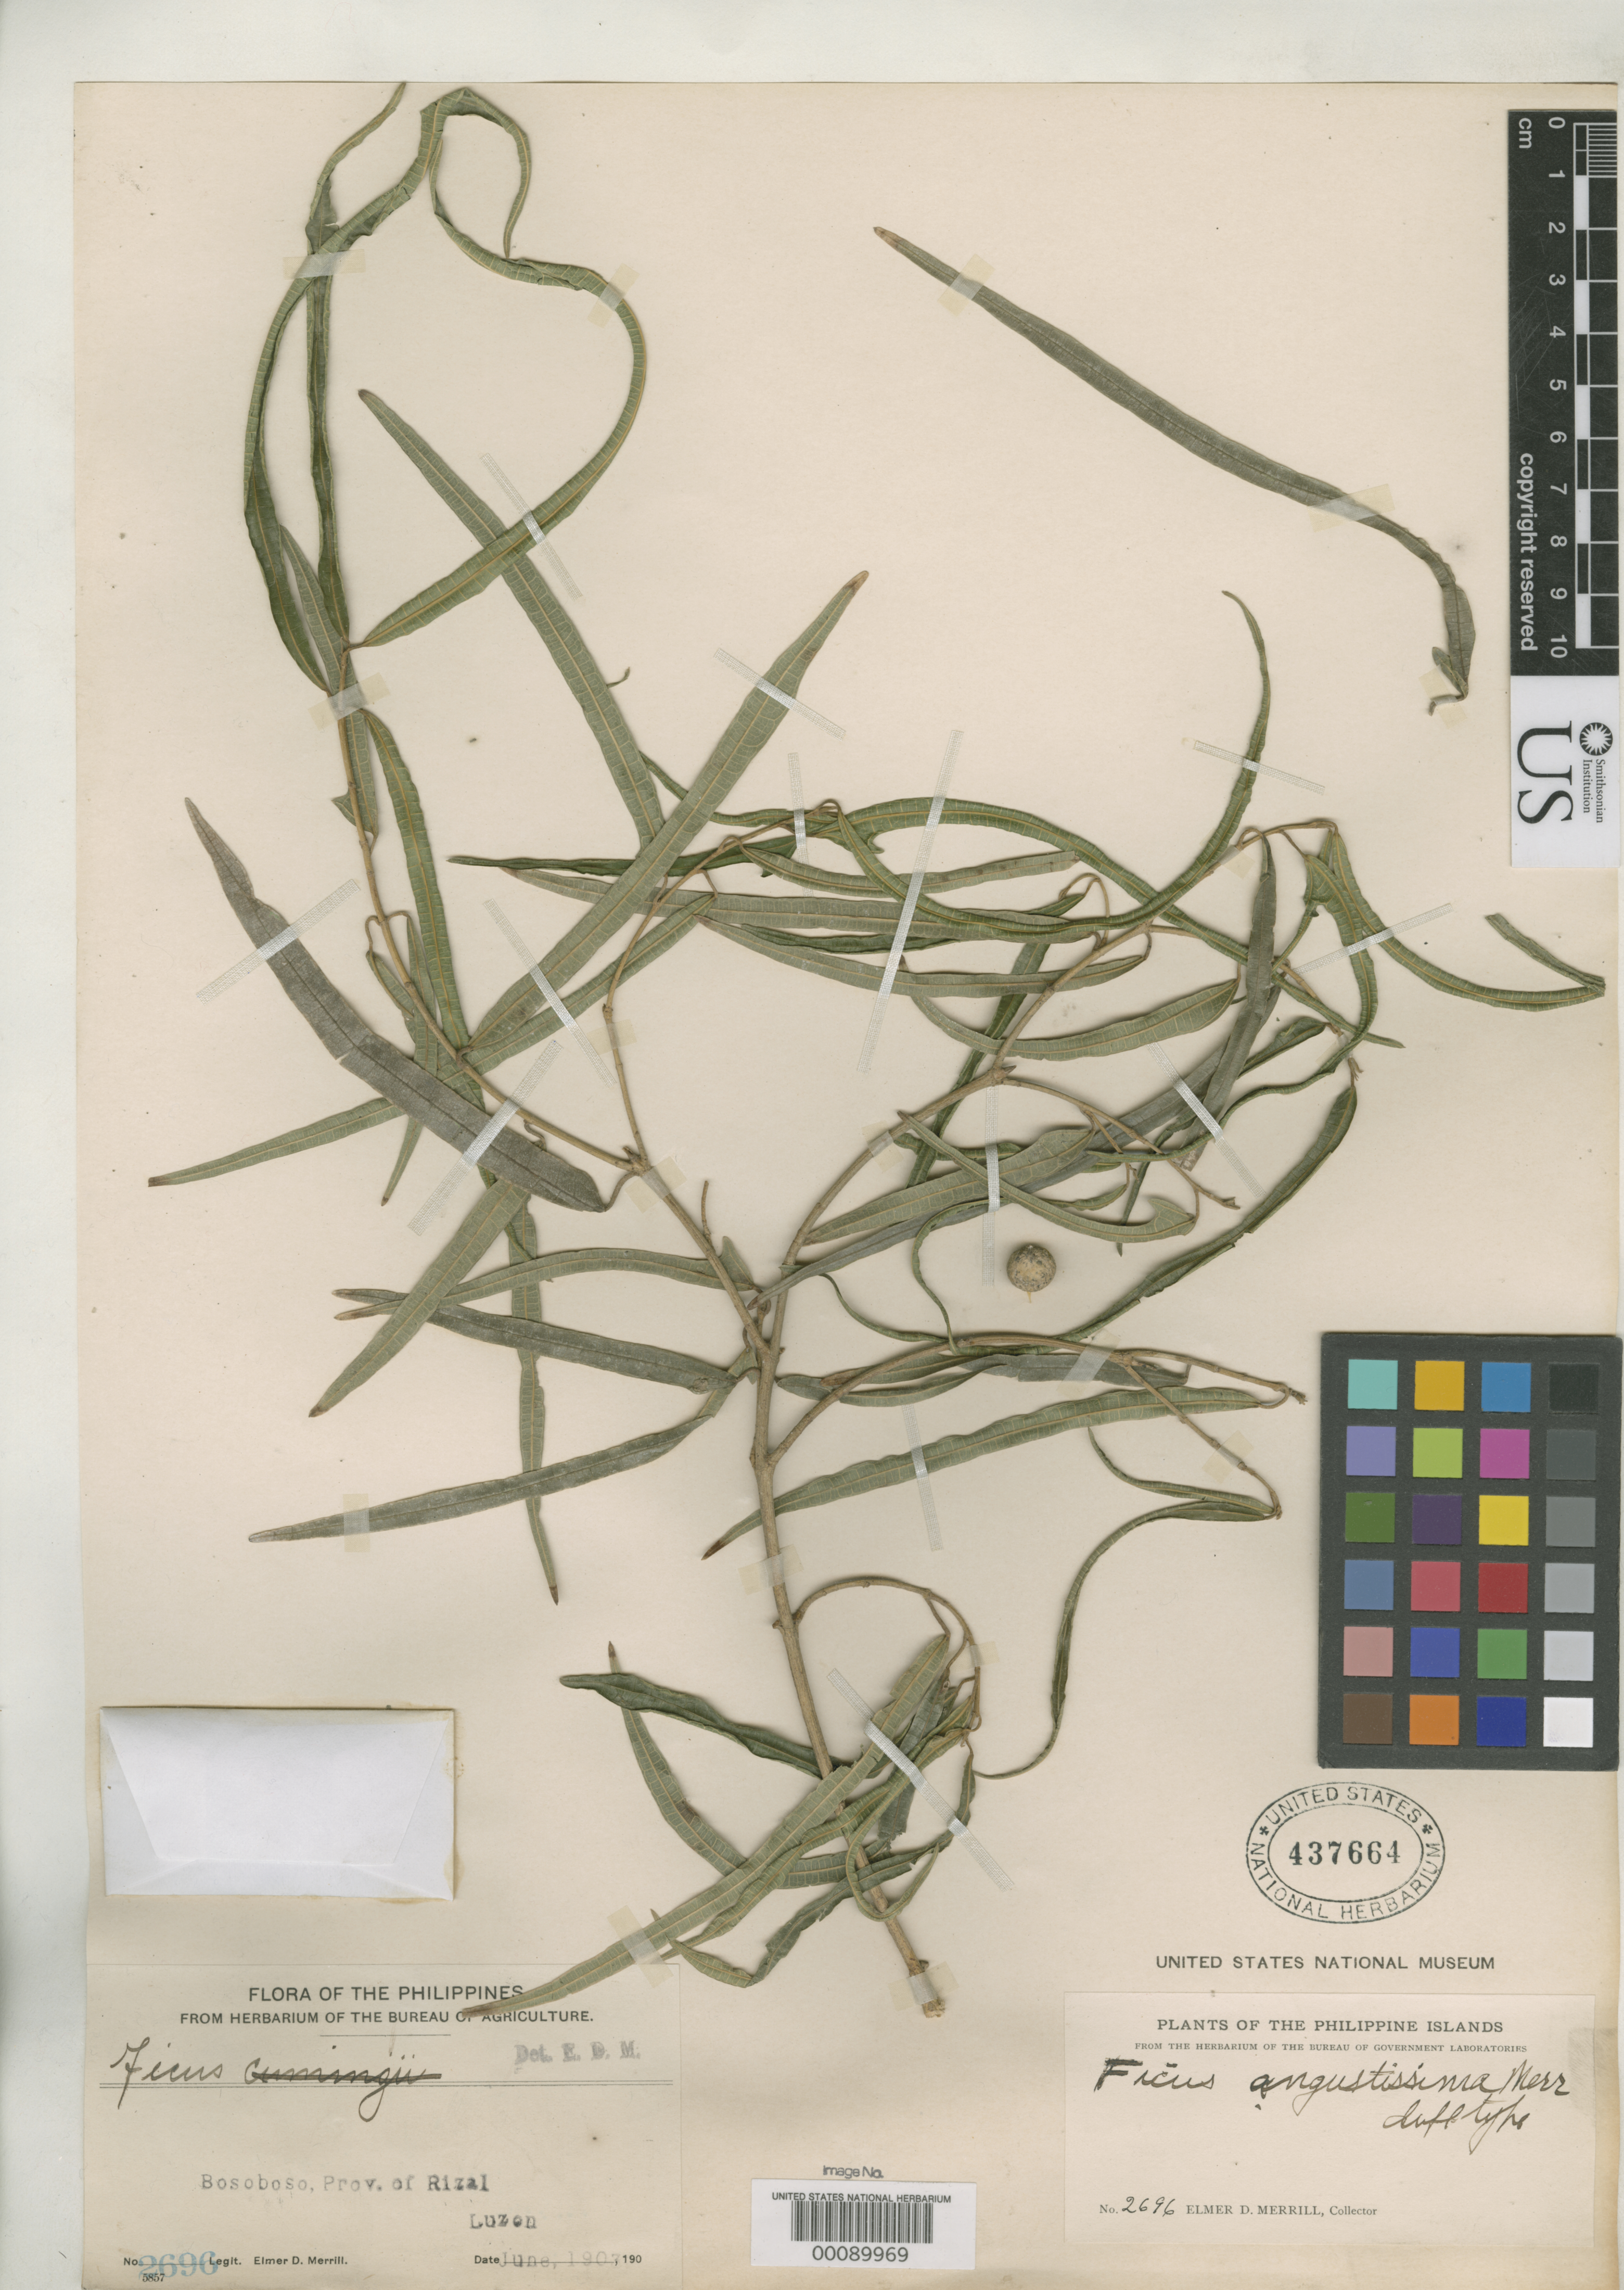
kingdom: Plantae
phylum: Tracheophyta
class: Magnoliopsida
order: Rosales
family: Moraceae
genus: Ficus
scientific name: Ficus angustissima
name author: Merr.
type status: Isotype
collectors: E. D. Merrill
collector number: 2696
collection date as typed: Jun 1903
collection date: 1903-06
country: Philippines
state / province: Calabarzon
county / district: Rizal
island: Luzon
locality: Bosoboso.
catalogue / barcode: US 437664